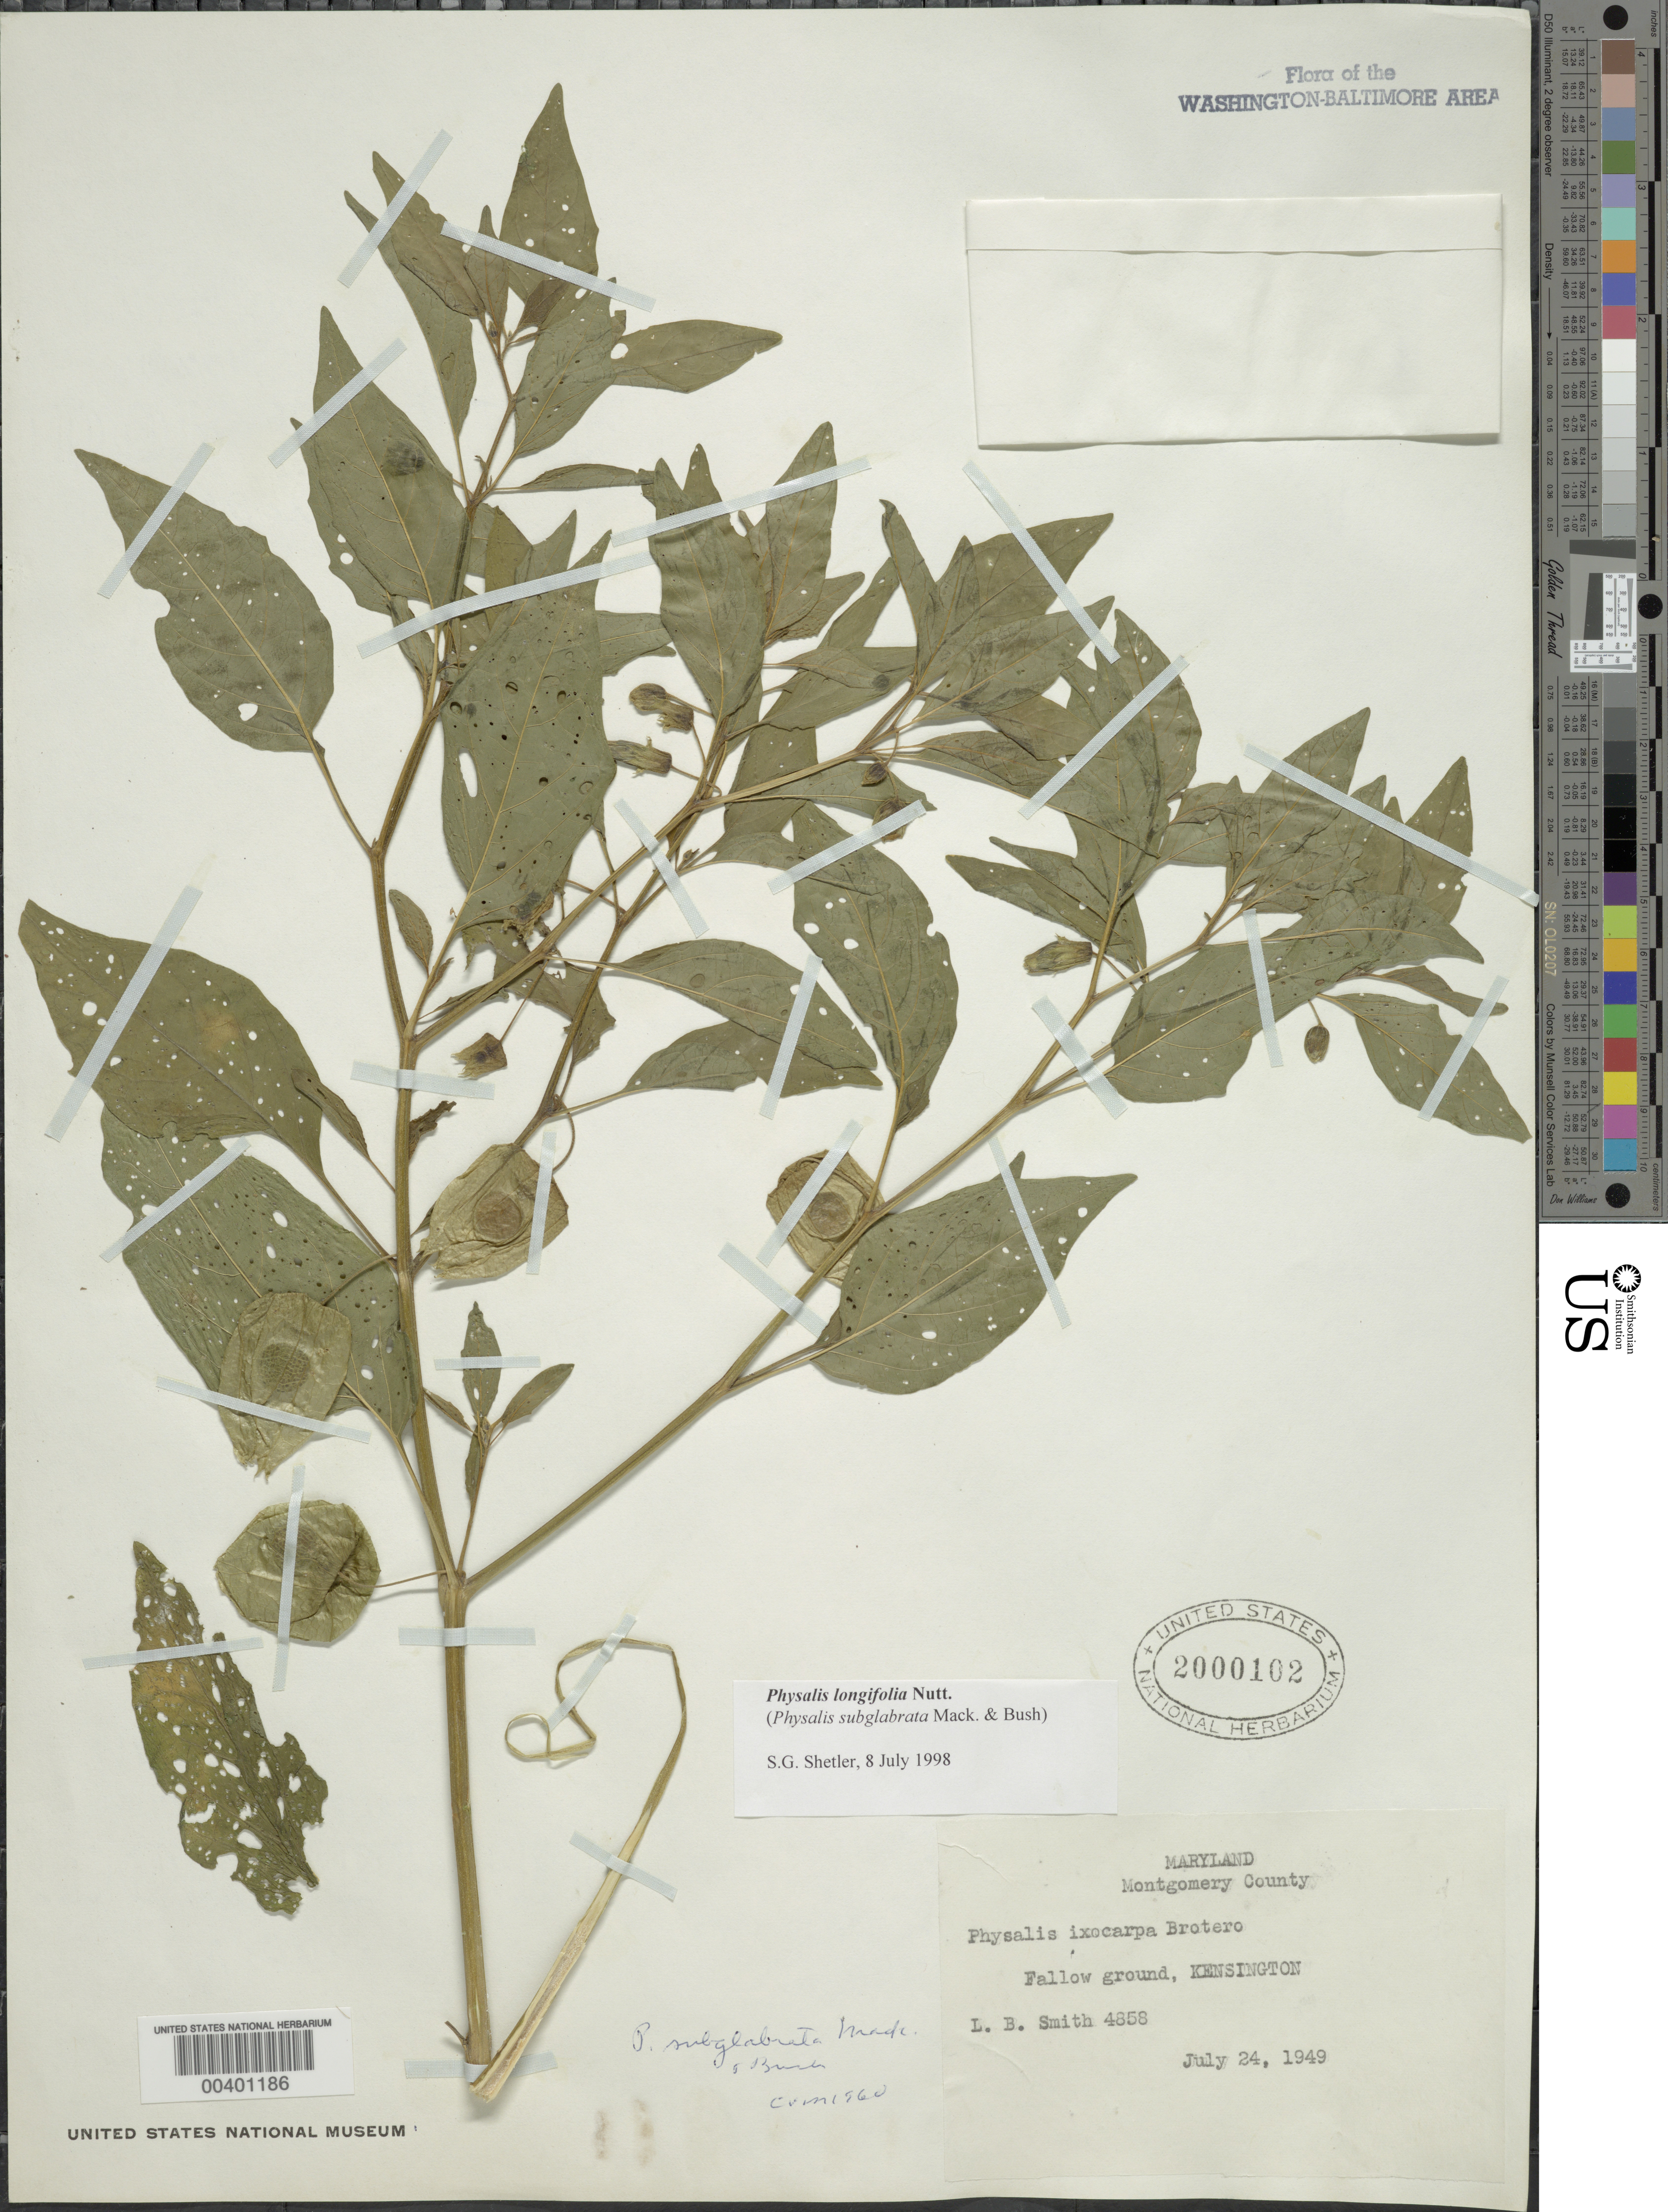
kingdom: Plantae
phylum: Tracheophyta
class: Magnoliopsida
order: Solanales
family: Solanaceae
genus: Physalis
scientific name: Physalis longifolia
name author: Nutt.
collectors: L. Smith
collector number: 4858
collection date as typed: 24 Jul 1949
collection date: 1949-07-24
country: United States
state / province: Maryland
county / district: Montgomery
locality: Kensington, Fallow ground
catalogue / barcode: US 2000102